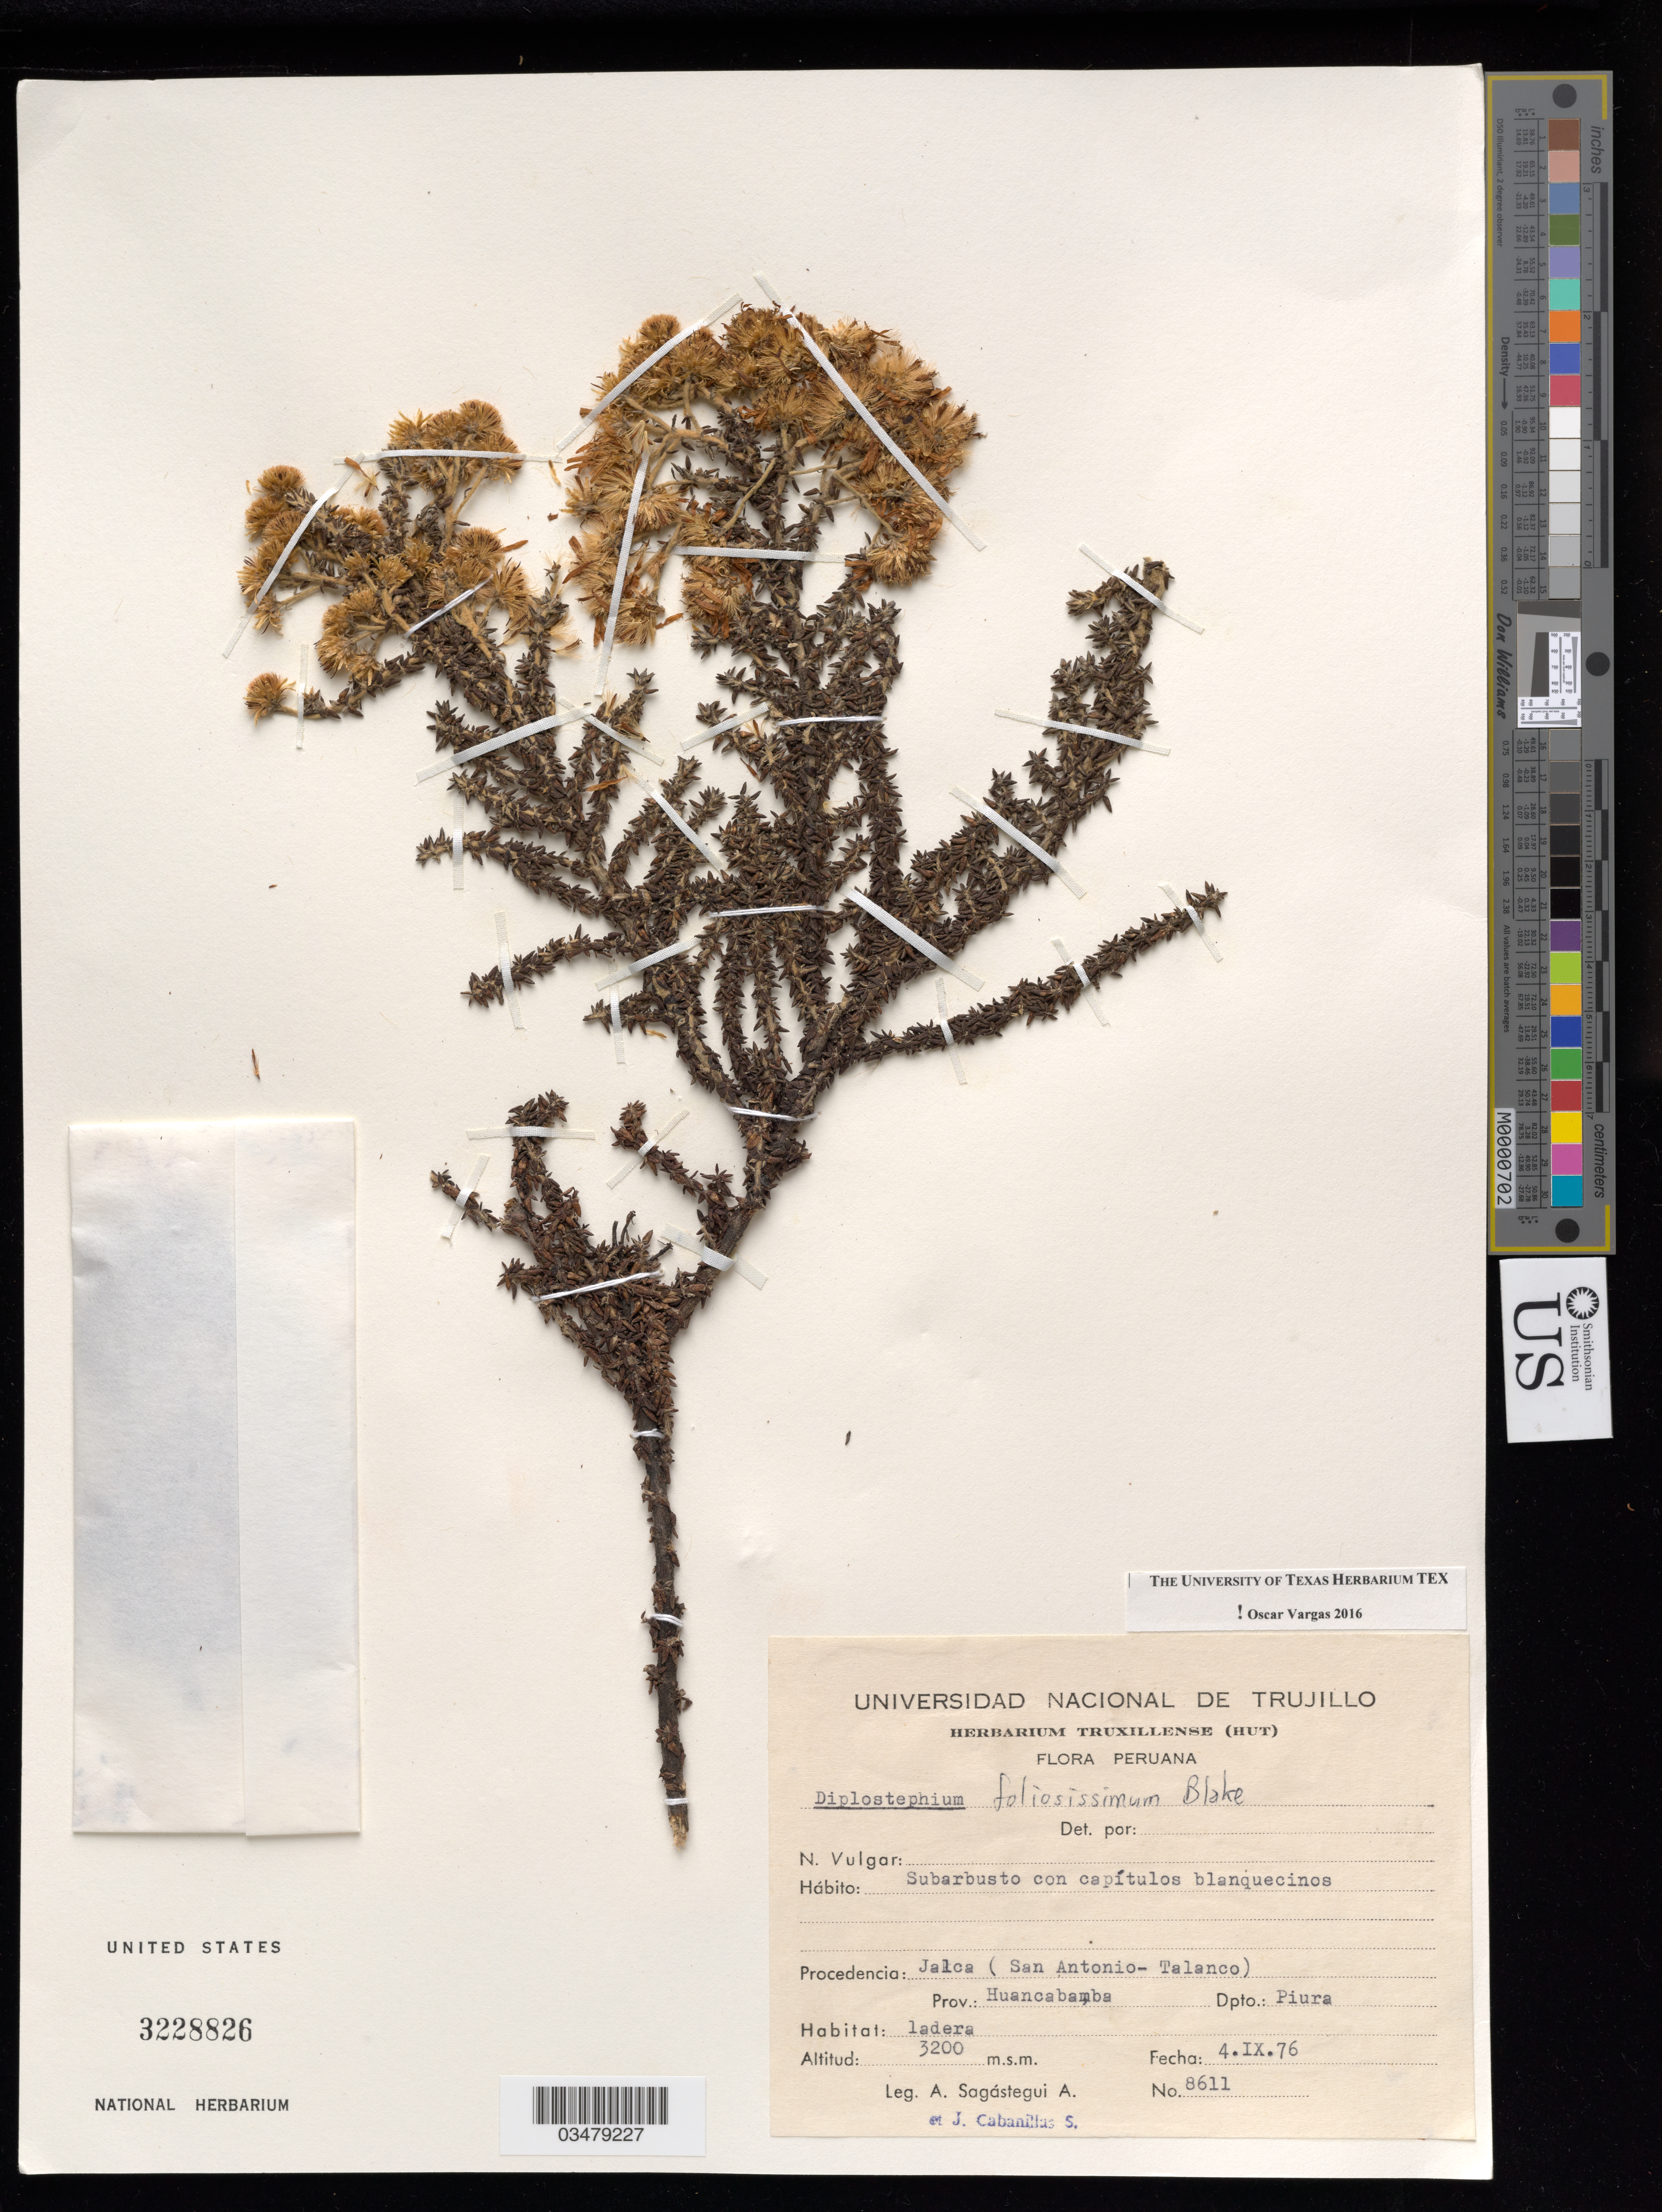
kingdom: Plantae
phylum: Tracheophyta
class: Magnoliopsida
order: Asterales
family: Asteraceae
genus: Diplostephium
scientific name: Diplostephium foliosissimum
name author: S.F. Blake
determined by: Vargas, Oscar M.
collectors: A. Sagástegui A. & J. Cabanillas S.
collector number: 8611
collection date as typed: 04 Sep 1976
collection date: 1976-09-04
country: Peru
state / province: Piura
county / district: Huancabamba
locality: Jalca, san antonio-talaneo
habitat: ladera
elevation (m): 3240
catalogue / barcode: US 3228826